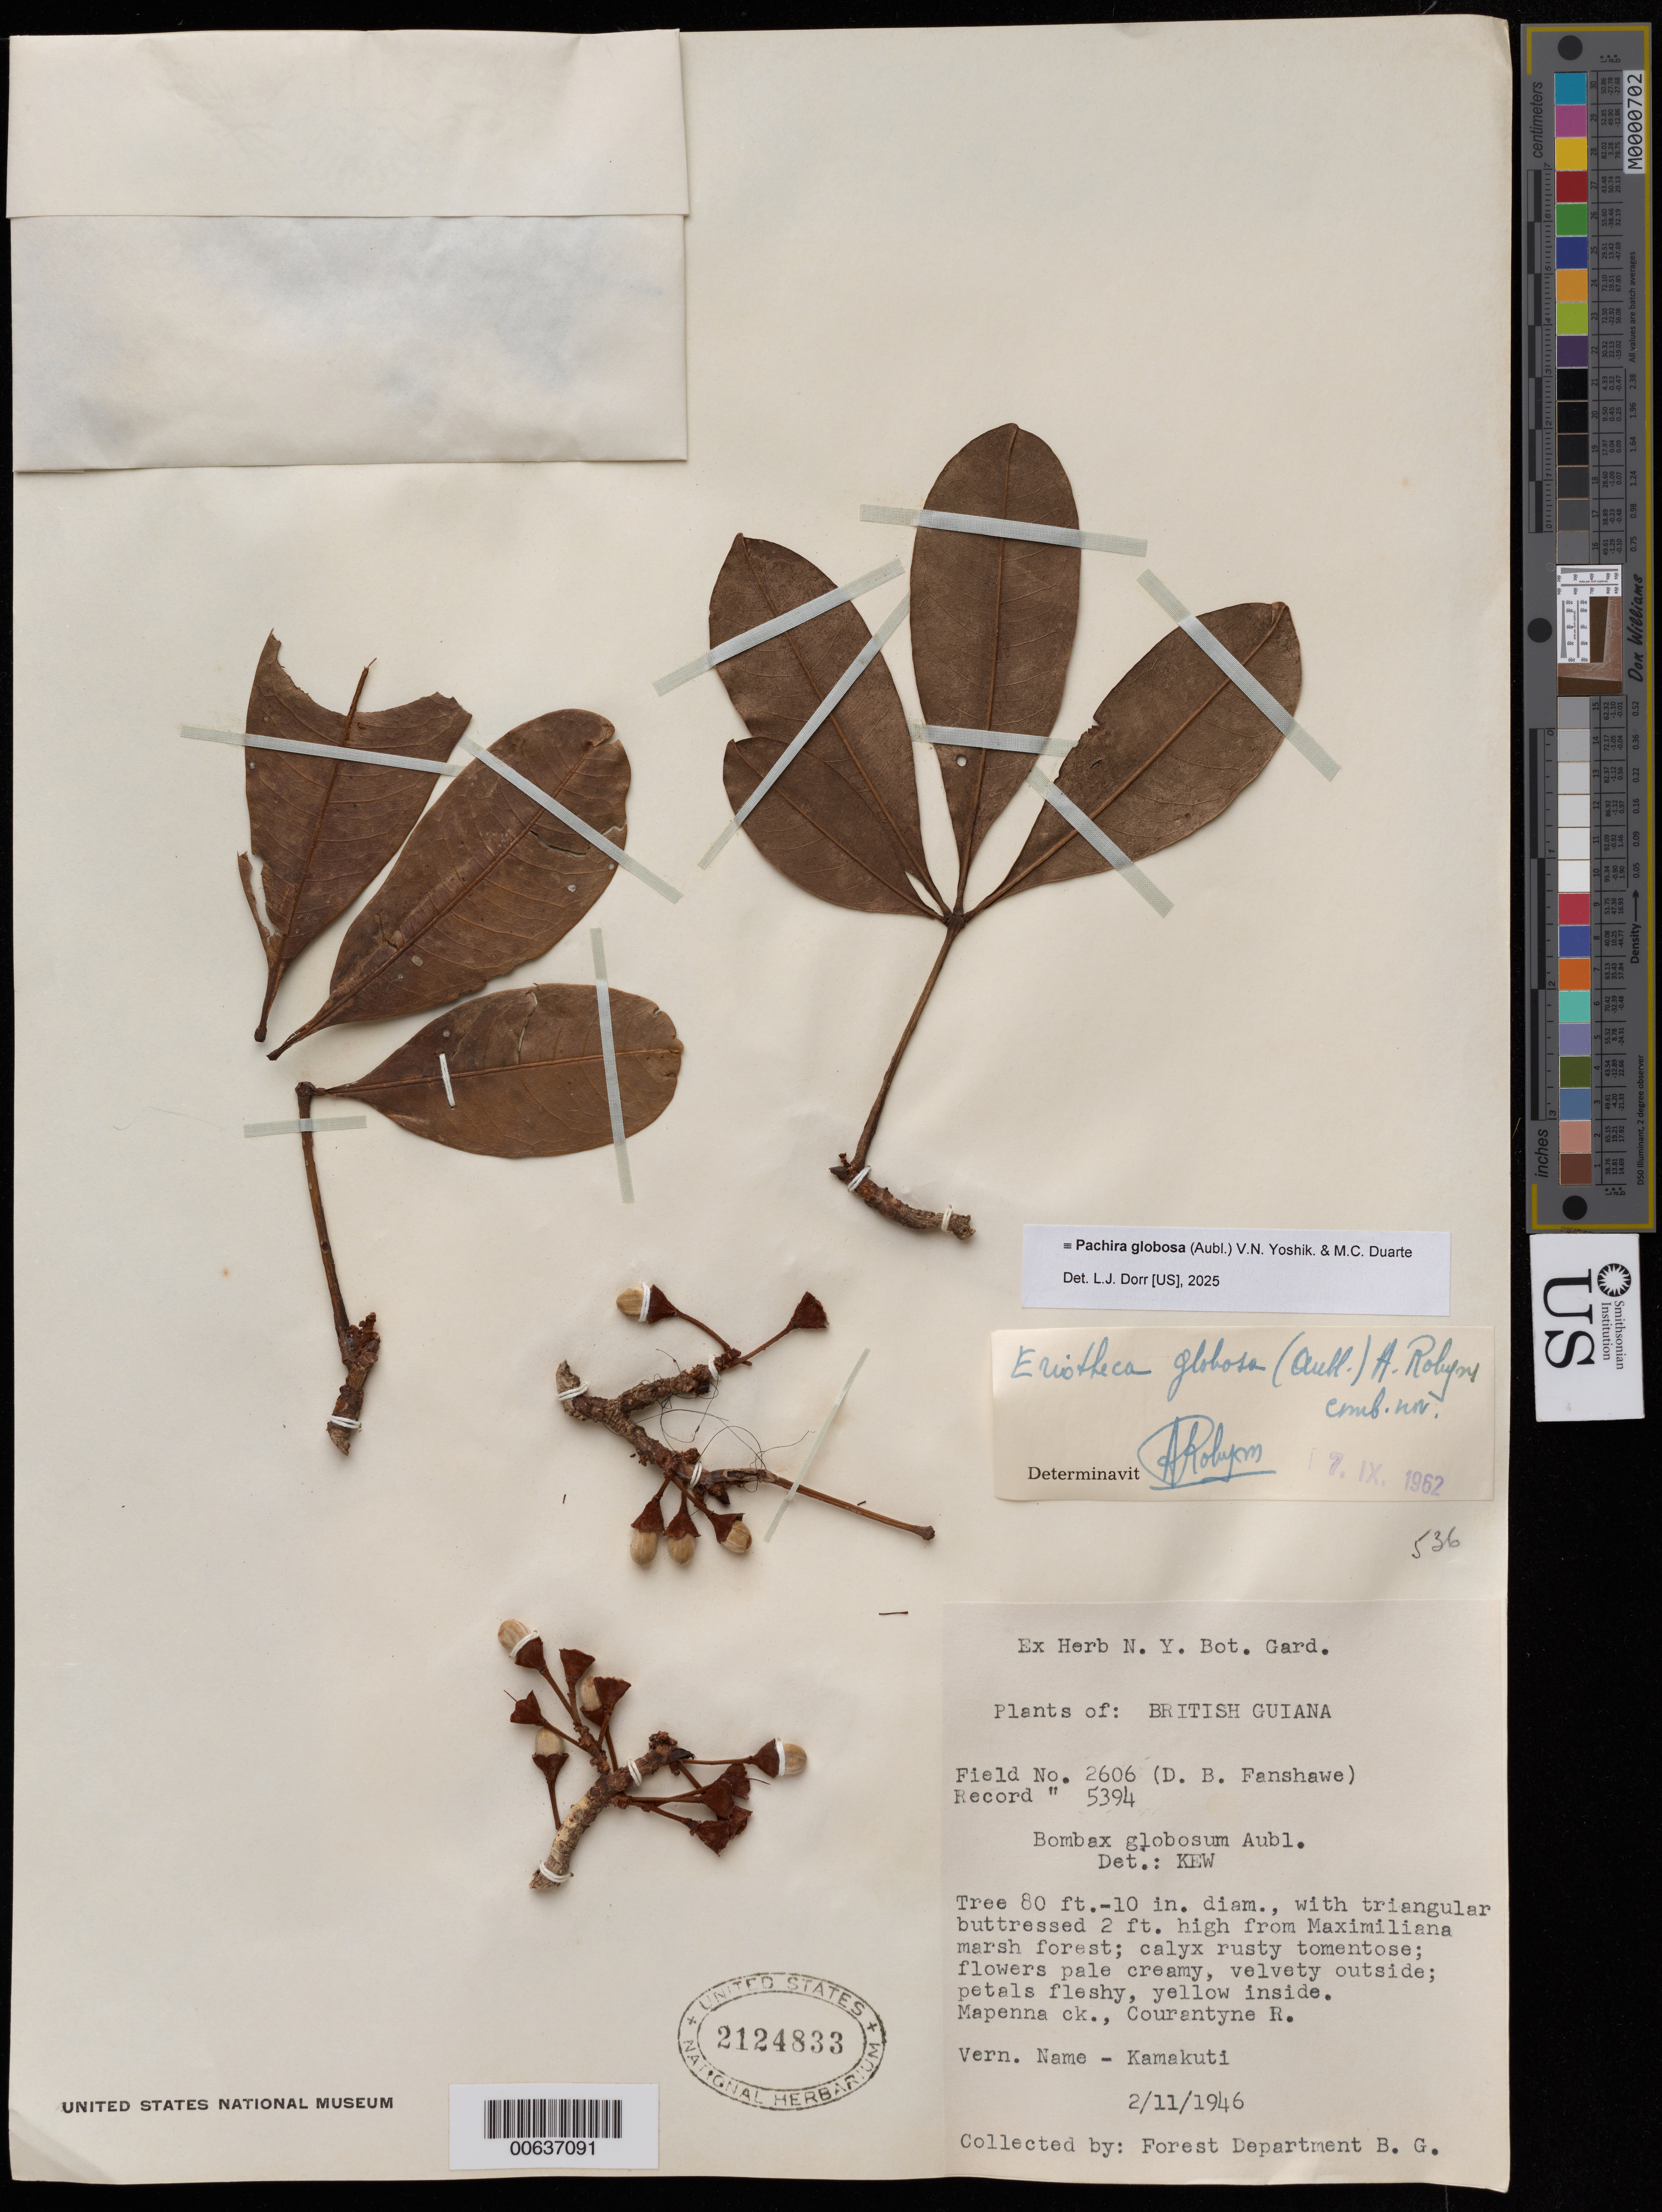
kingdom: Plantae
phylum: Tracheophyta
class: Magnoliopsida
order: Malvales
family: Malvaceae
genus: Pachira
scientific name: Pachira globosa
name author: (Aubl.) V.N. Yoshik. & M.C. Duarte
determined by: Dorr, Laurence J., Curator (BOT), Smithsonian Institution - National Museum of Natural History (UNITED STATES)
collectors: Forest Dept. B. G. & British Guiana Forestry Dept.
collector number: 5394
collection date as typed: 2-Nov-46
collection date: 1946-11-02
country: Guyana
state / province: E. Berbice-Corentyne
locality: Courantyne R., Mapenna Creek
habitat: Marsh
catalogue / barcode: US 2124833